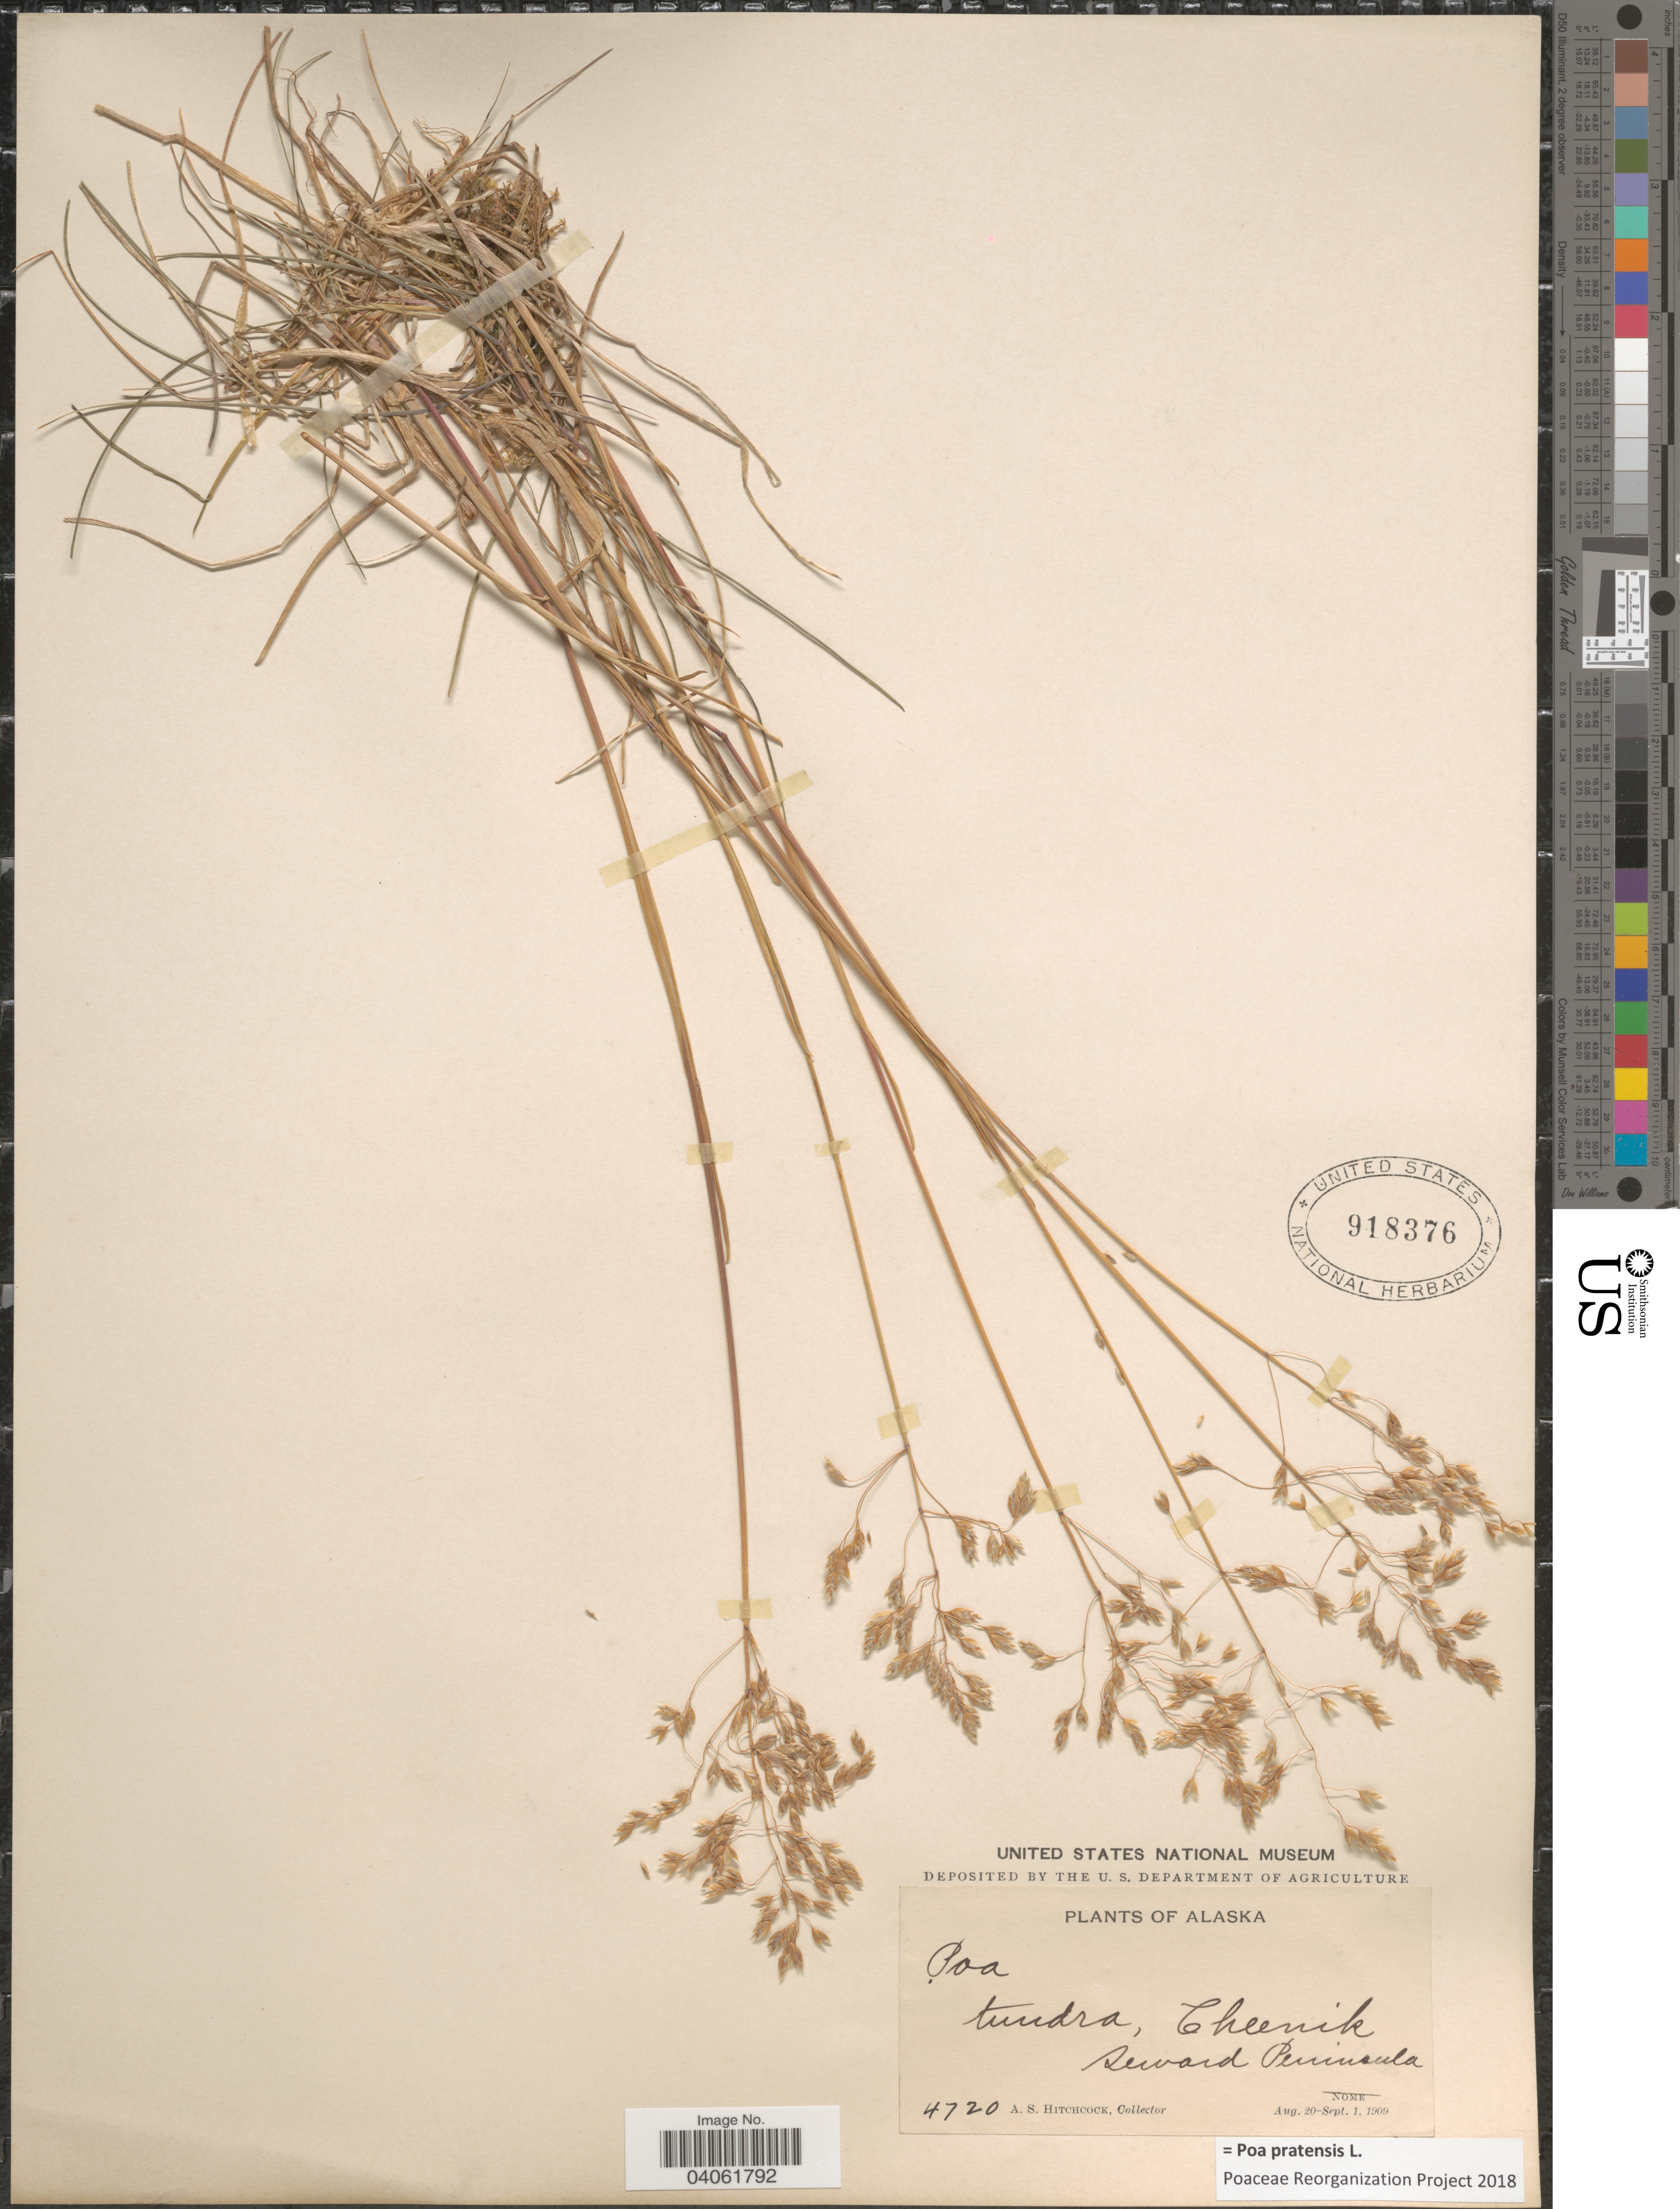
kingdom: Plantae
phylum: Tracheophyta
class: Liliopsida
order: Poales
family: Poaceae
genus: Poa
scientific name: Poa pratensis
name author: L.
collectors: A. S. Hitchcock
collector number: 4720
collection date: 1909-08-20/1909-09-01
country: United States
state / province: Alaska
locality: Cheenik. Seward Peninsula.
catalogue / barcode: US 918376